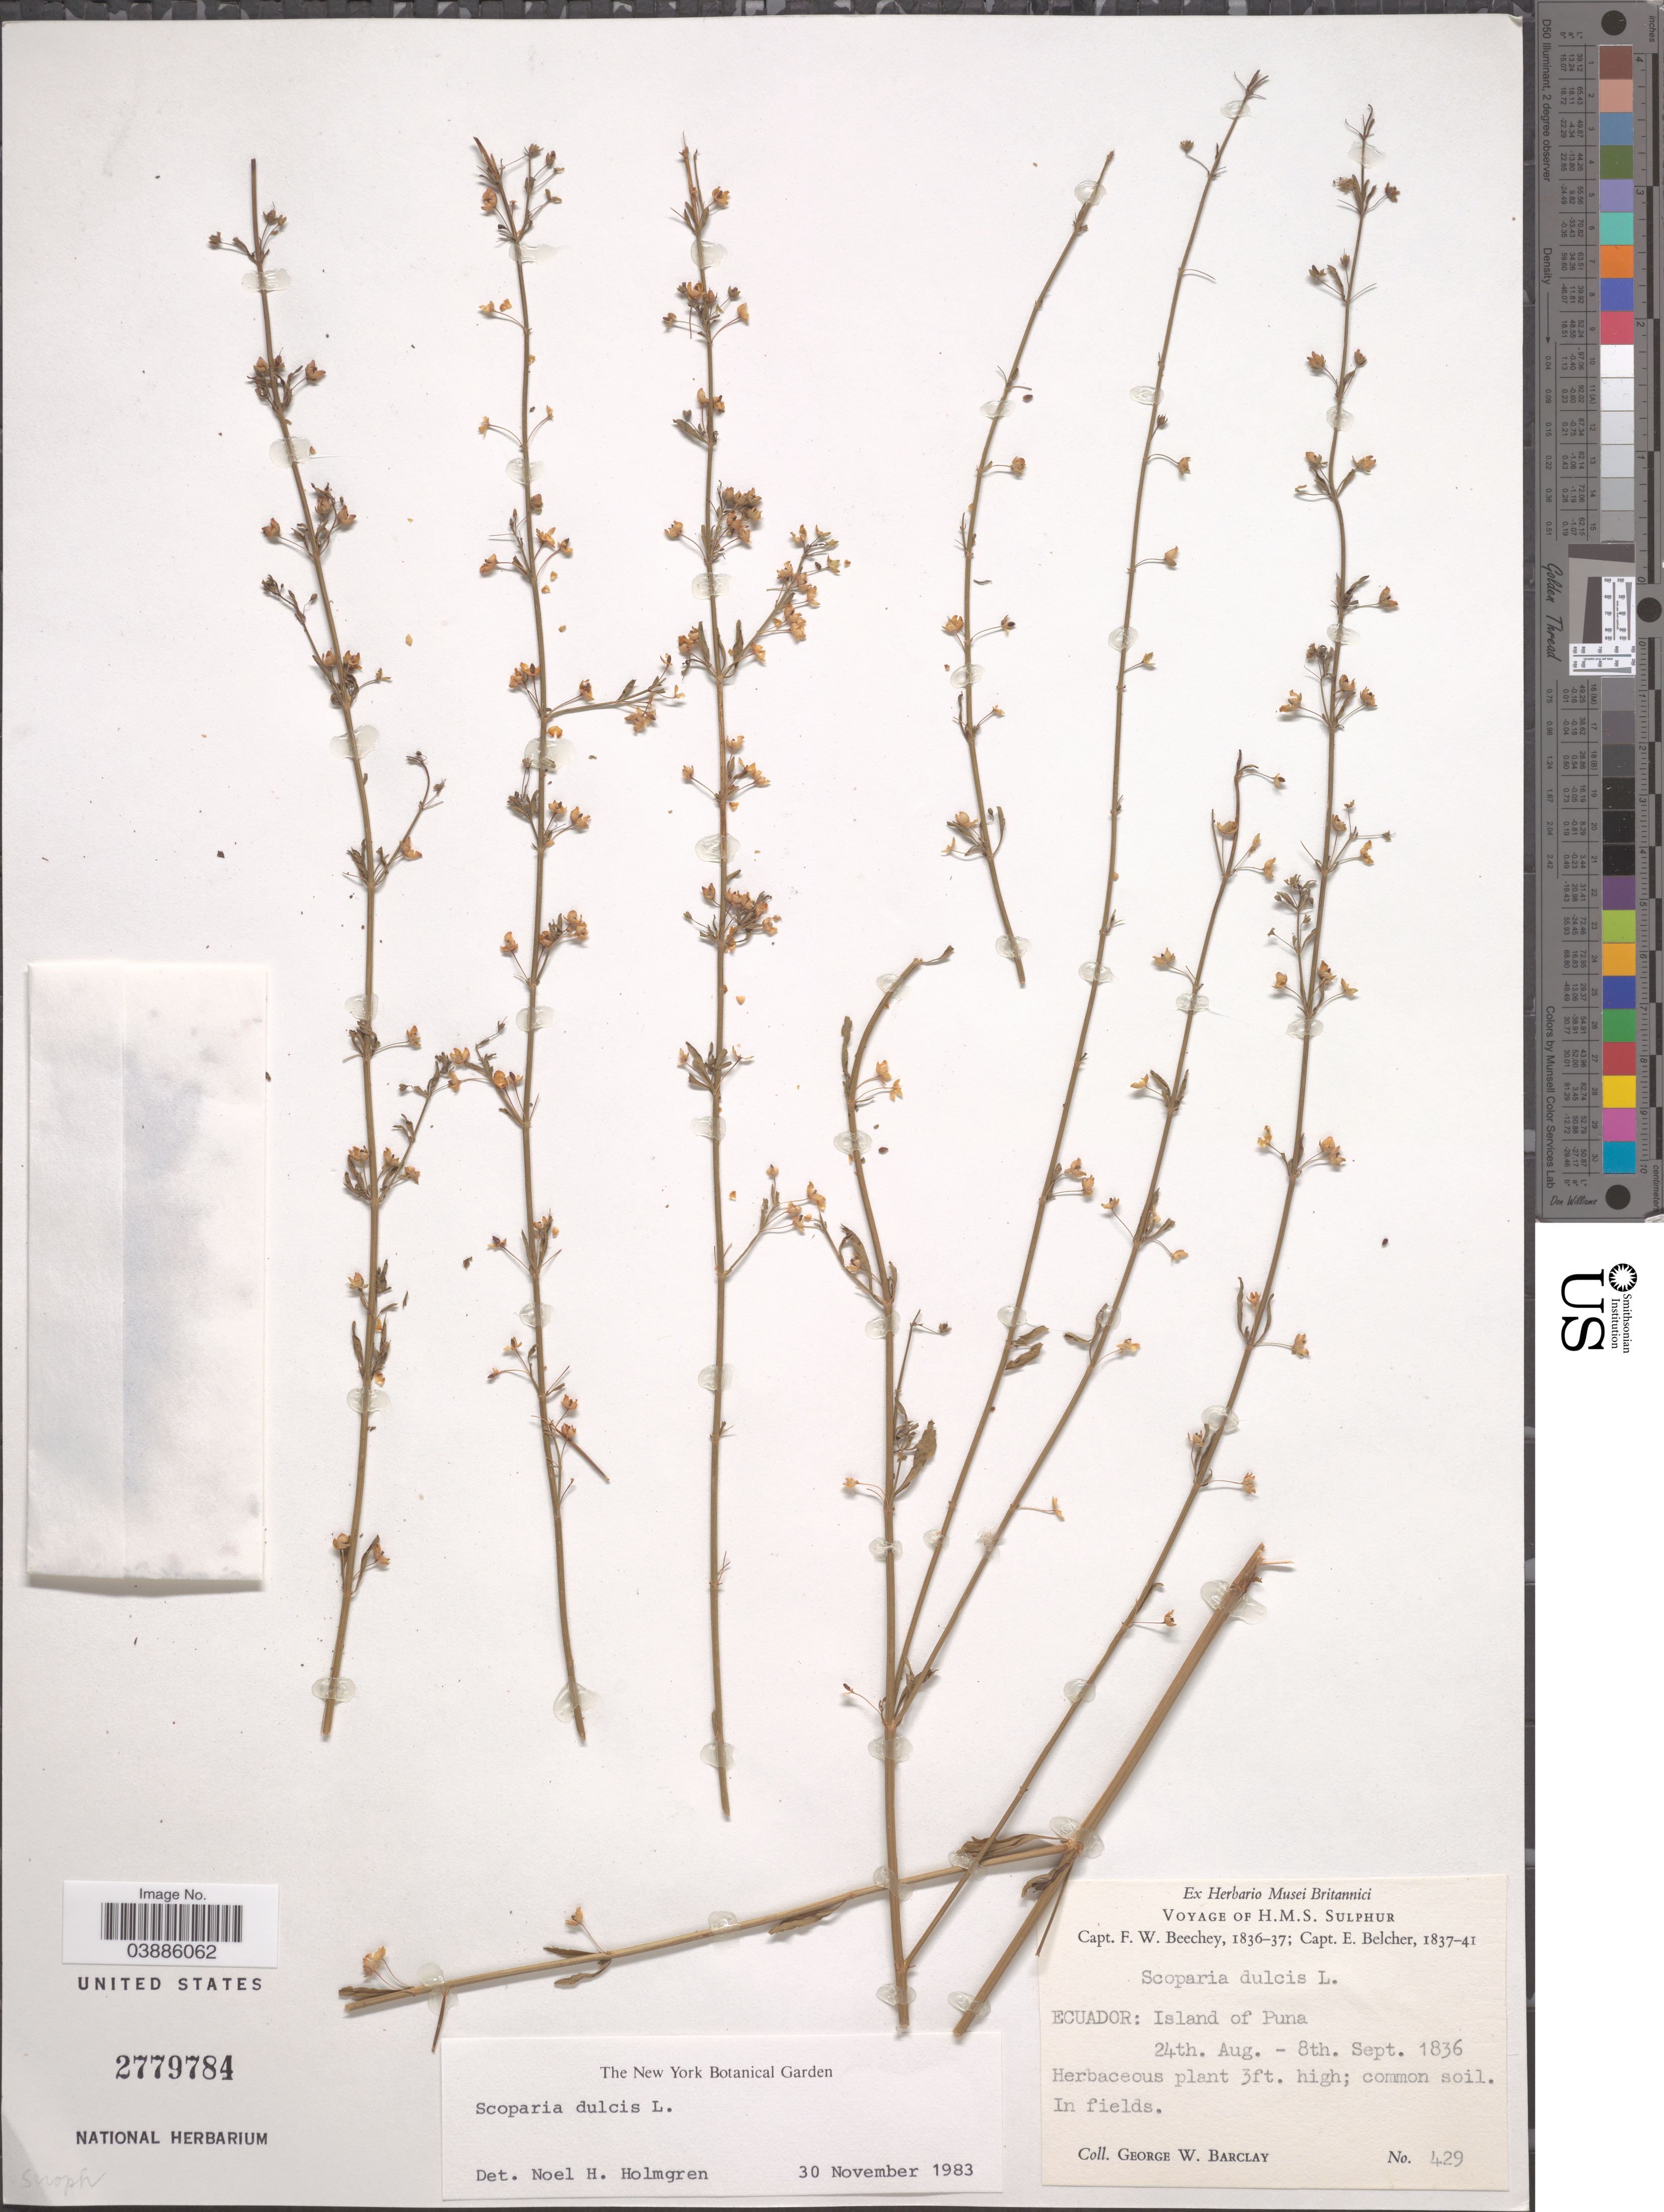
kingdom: Plantae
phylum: Tracheophyta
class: Magnoliopsida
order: Lamiales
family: Plantaginaceae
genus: Scoparia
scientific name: Scoparia dulcis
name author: L.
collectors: G. W. Barclay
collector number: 429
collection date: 1836-08-24/1836-09-08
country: Ecuador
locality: Island of Puna.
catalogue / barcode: US 2779784